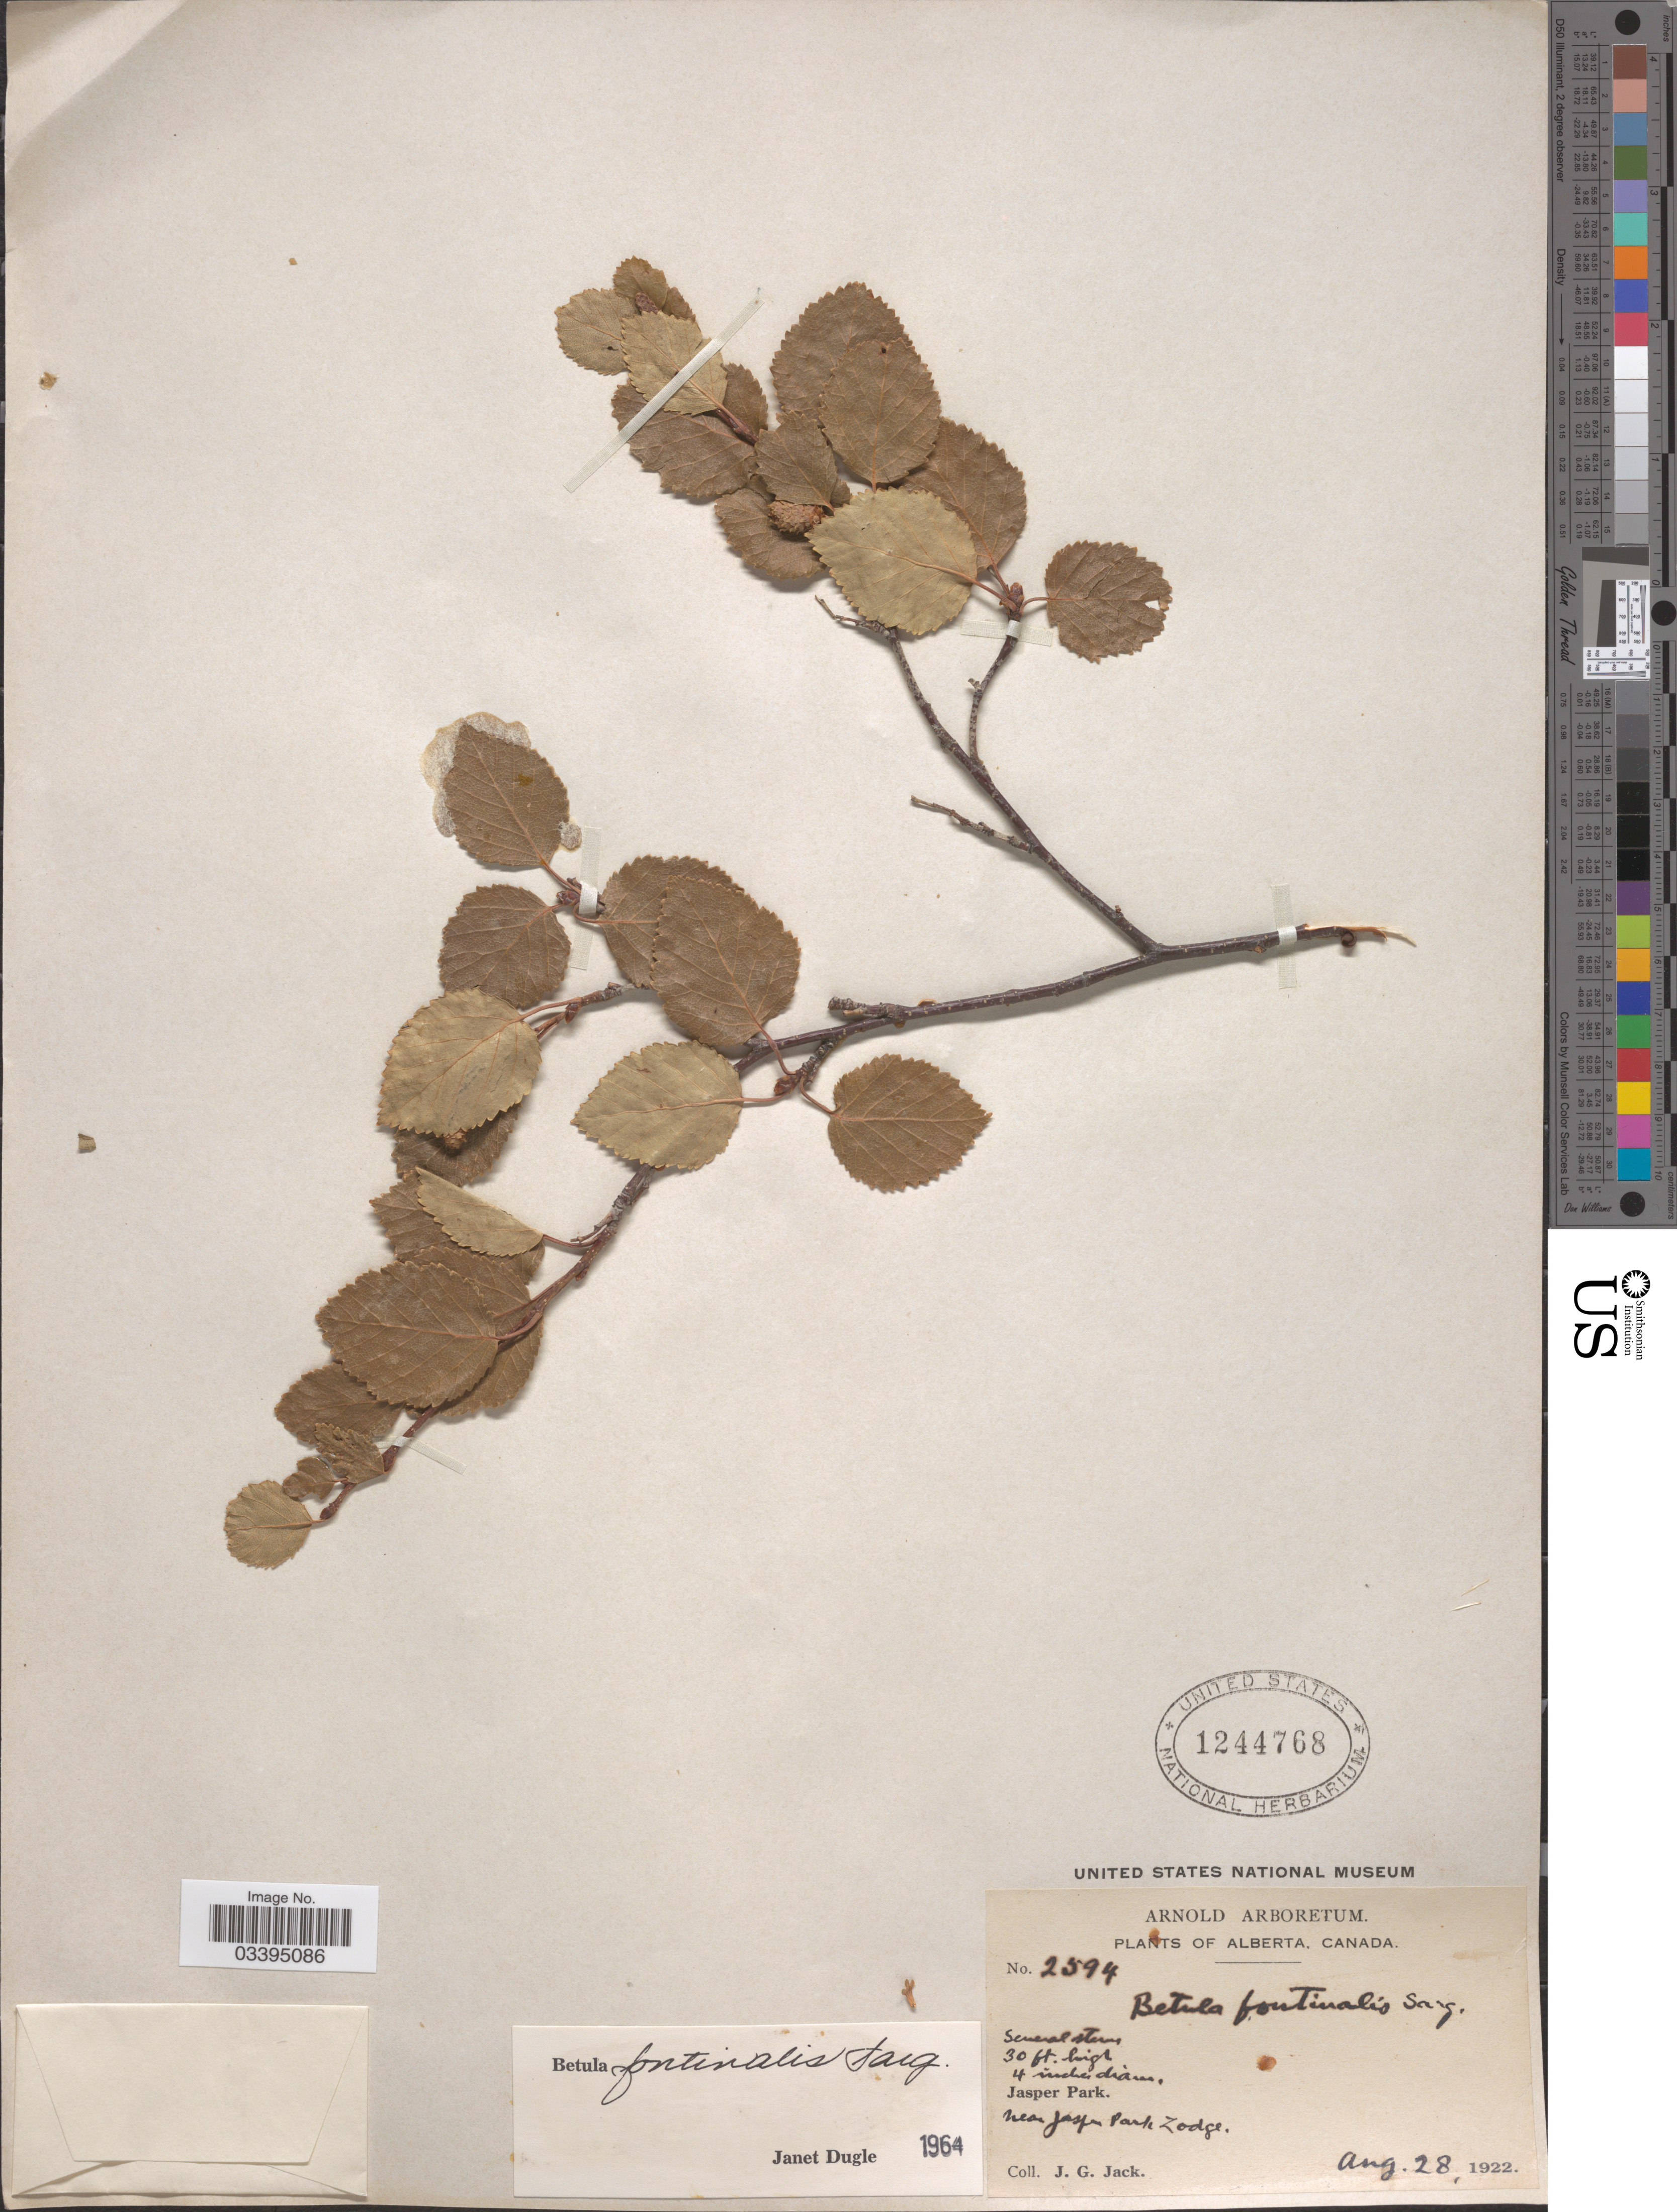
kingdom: Plantae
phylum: Tracheophyta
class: Magnoliopsida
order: Fagales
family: Betulaceae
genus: Betula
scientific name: Betula fontinalis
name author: Sarg.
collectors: J. G. Jack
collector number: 2594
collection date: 1922-08-28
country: Canada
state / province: Alberta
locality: Jasoer Park. Near Jasper Park Lodge.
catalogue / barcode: US 1244768